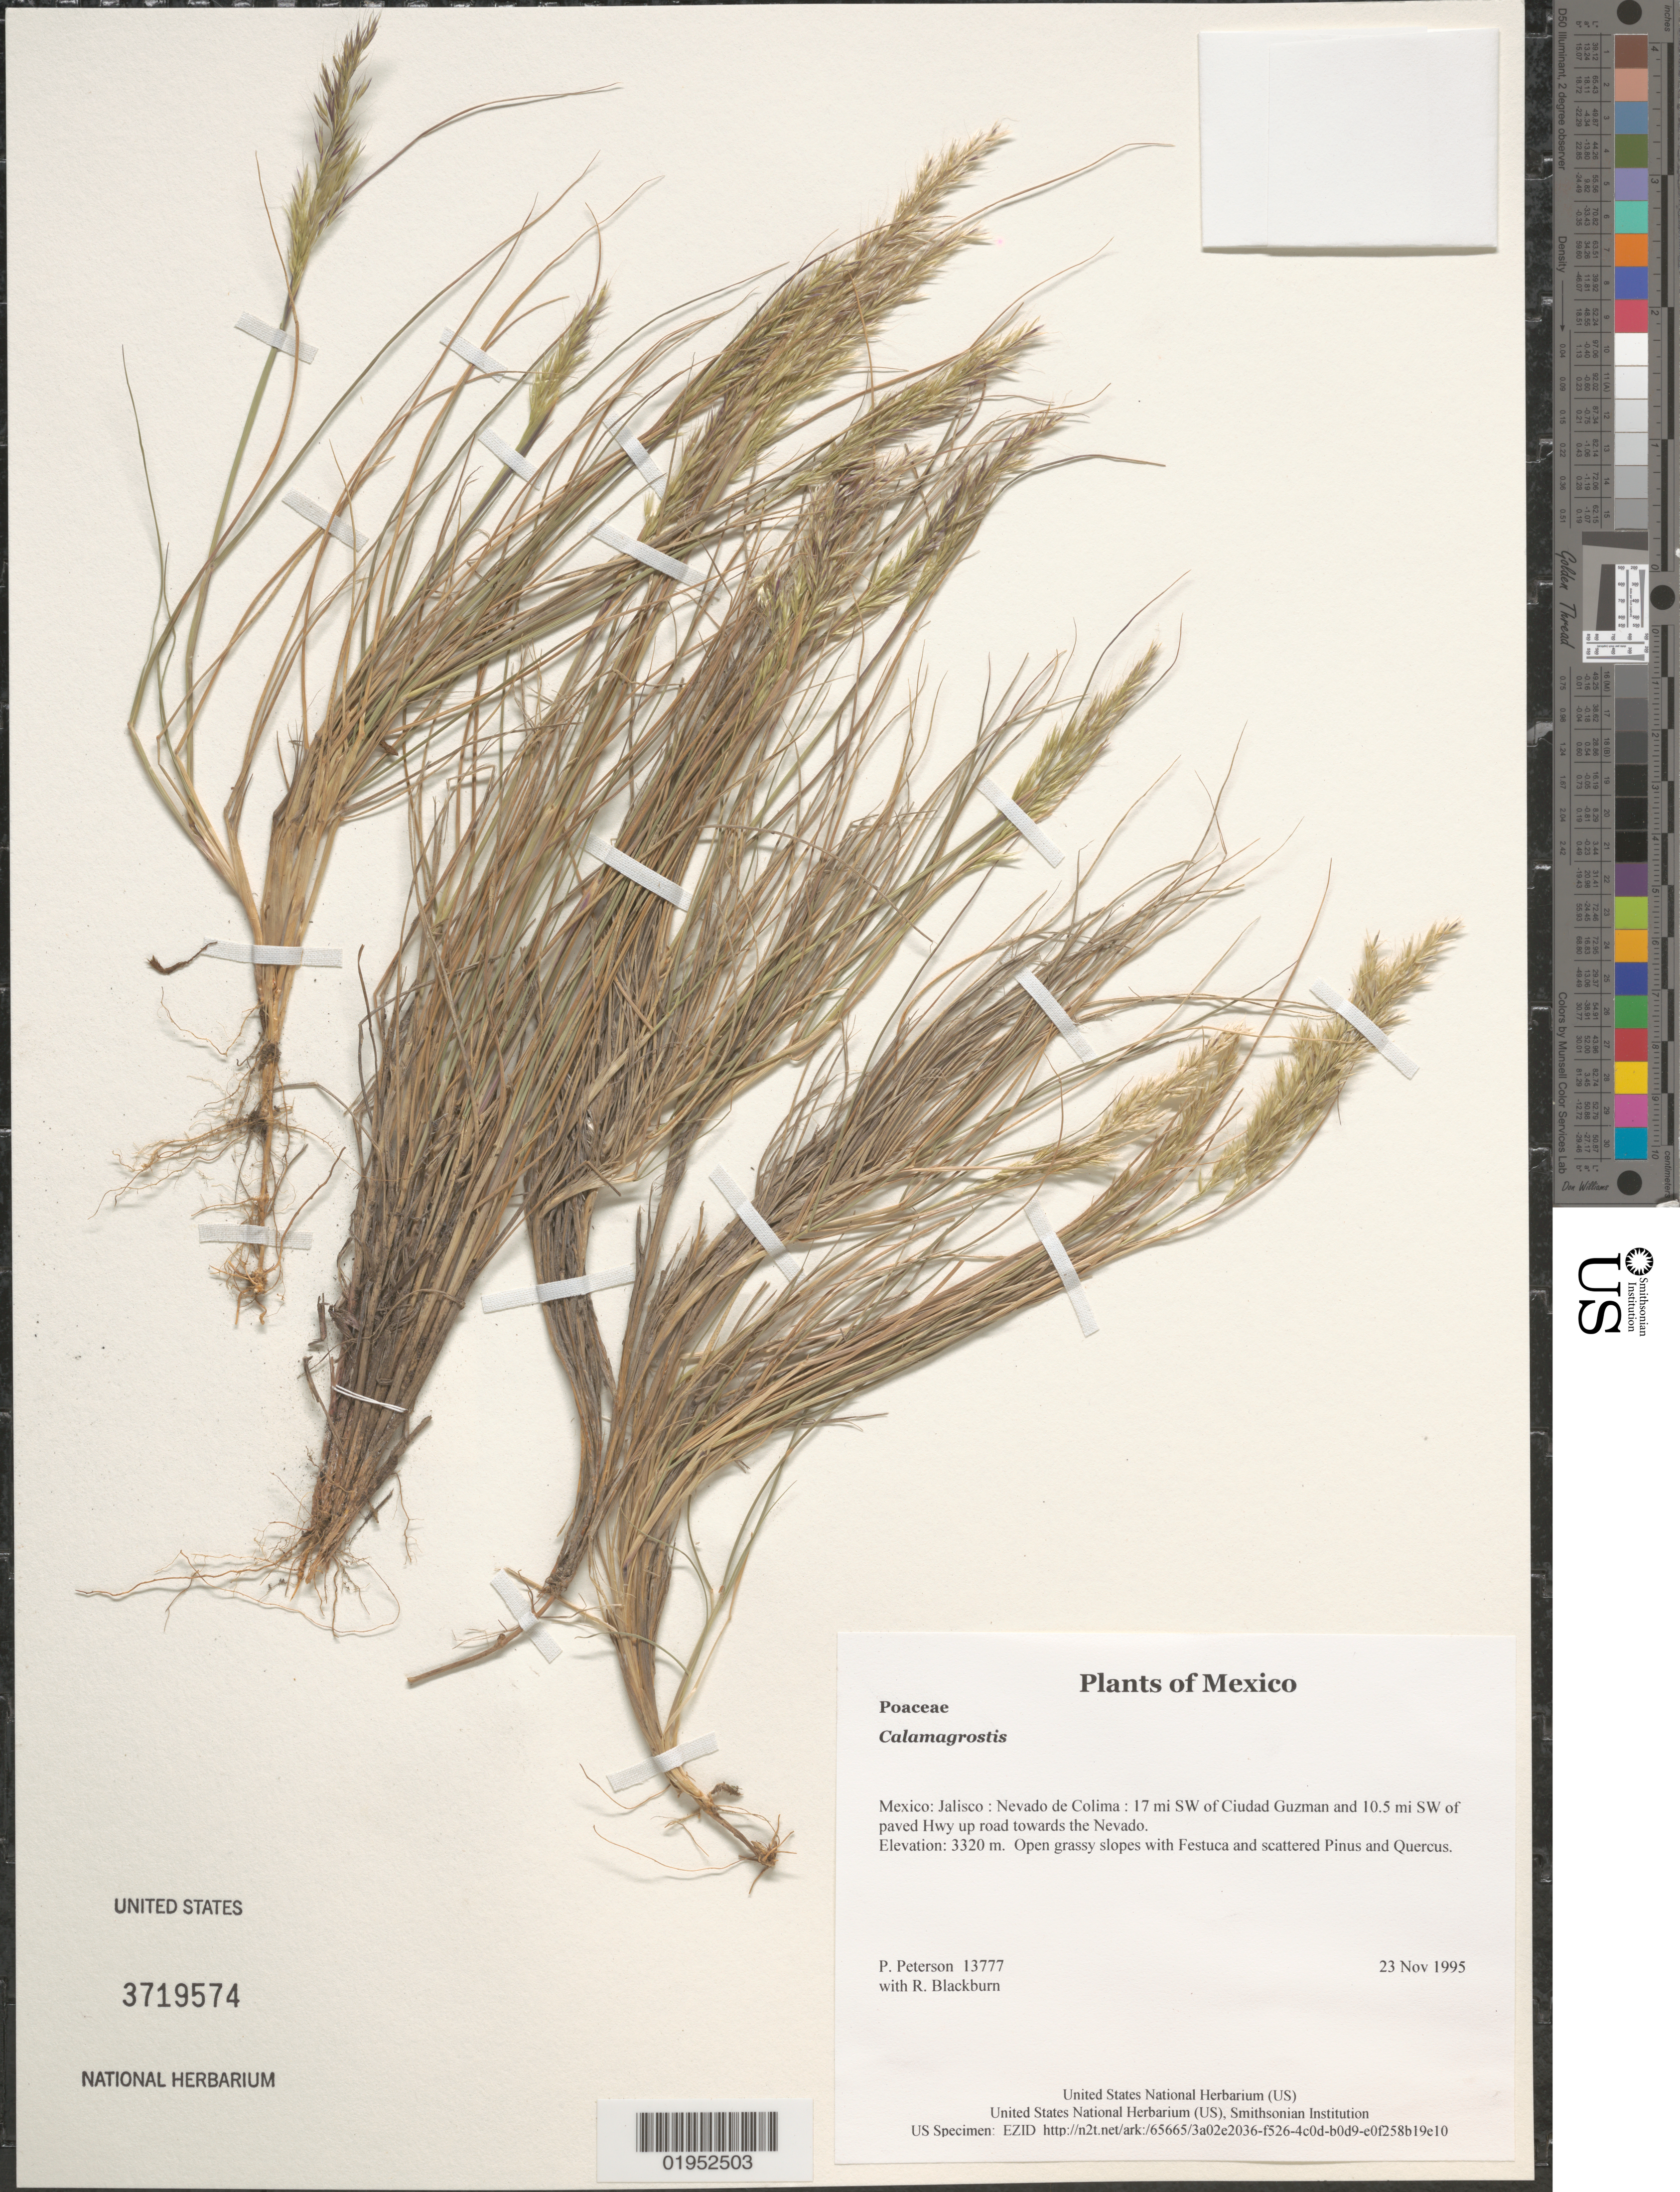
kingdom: Plantae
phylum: Tracheophyta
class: Liliopsida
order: Poales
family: Poaceae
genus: Calamagrostis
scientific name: Calamagrostis sp.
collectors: P. M. Peterson & R. Blackburn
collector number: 13777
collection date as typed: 23 Nov 1995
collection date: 1995-11-23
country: Mexico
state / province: Jalisco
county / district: Nevado de Colima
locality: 17 mi SW of Ciudad Guzman and 10.5 mi SW of paved Hwy up road towards the Nevado.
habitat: Open grassy slopes with Festuca and scattered Pinus and Quercus.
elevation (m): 3320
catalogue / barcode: US 3719574